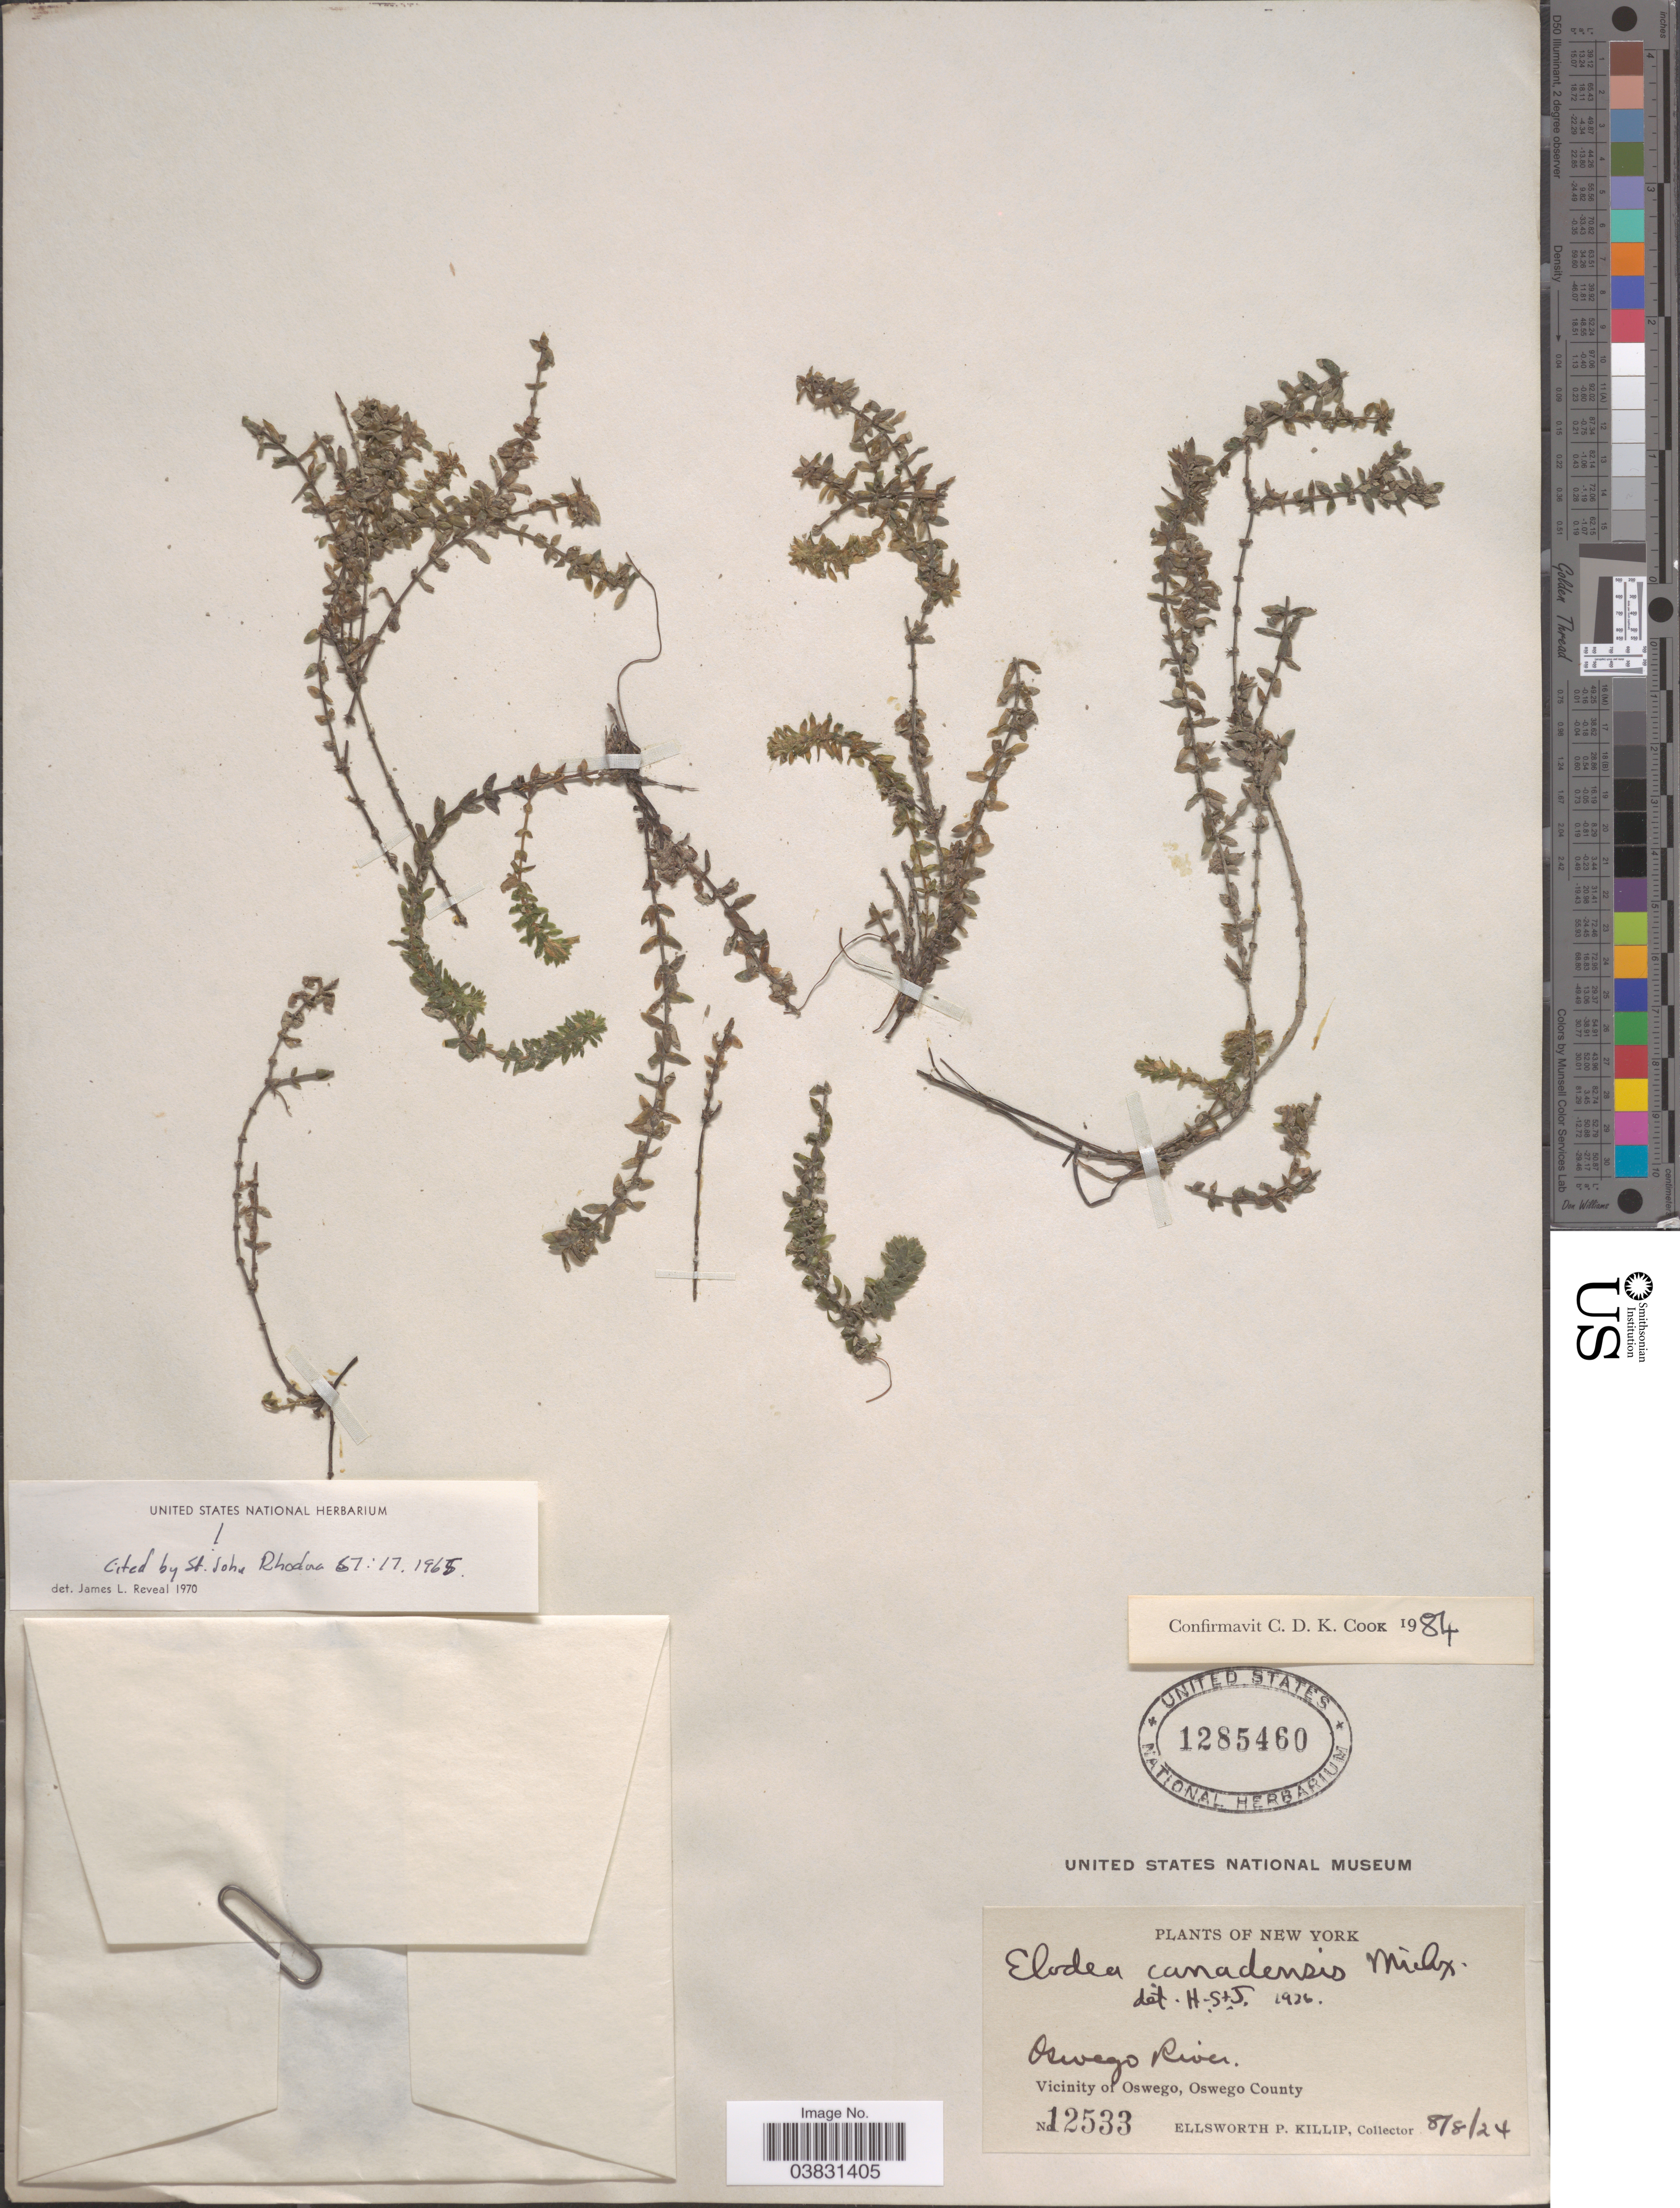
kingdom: Plantae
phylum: Tracheophyta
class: Liliopsida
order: Alismatales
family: Hydrocharitaceae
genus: Elodea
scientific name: Elodea canadensis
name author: Michx.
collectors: E. P. Killip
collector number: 12533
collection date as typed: Transcribed d/m/y: 8/8/24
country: United States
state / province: New York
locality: Oswego River. Vicinity of Oswego, Oswego County.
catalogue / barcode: US 1285460